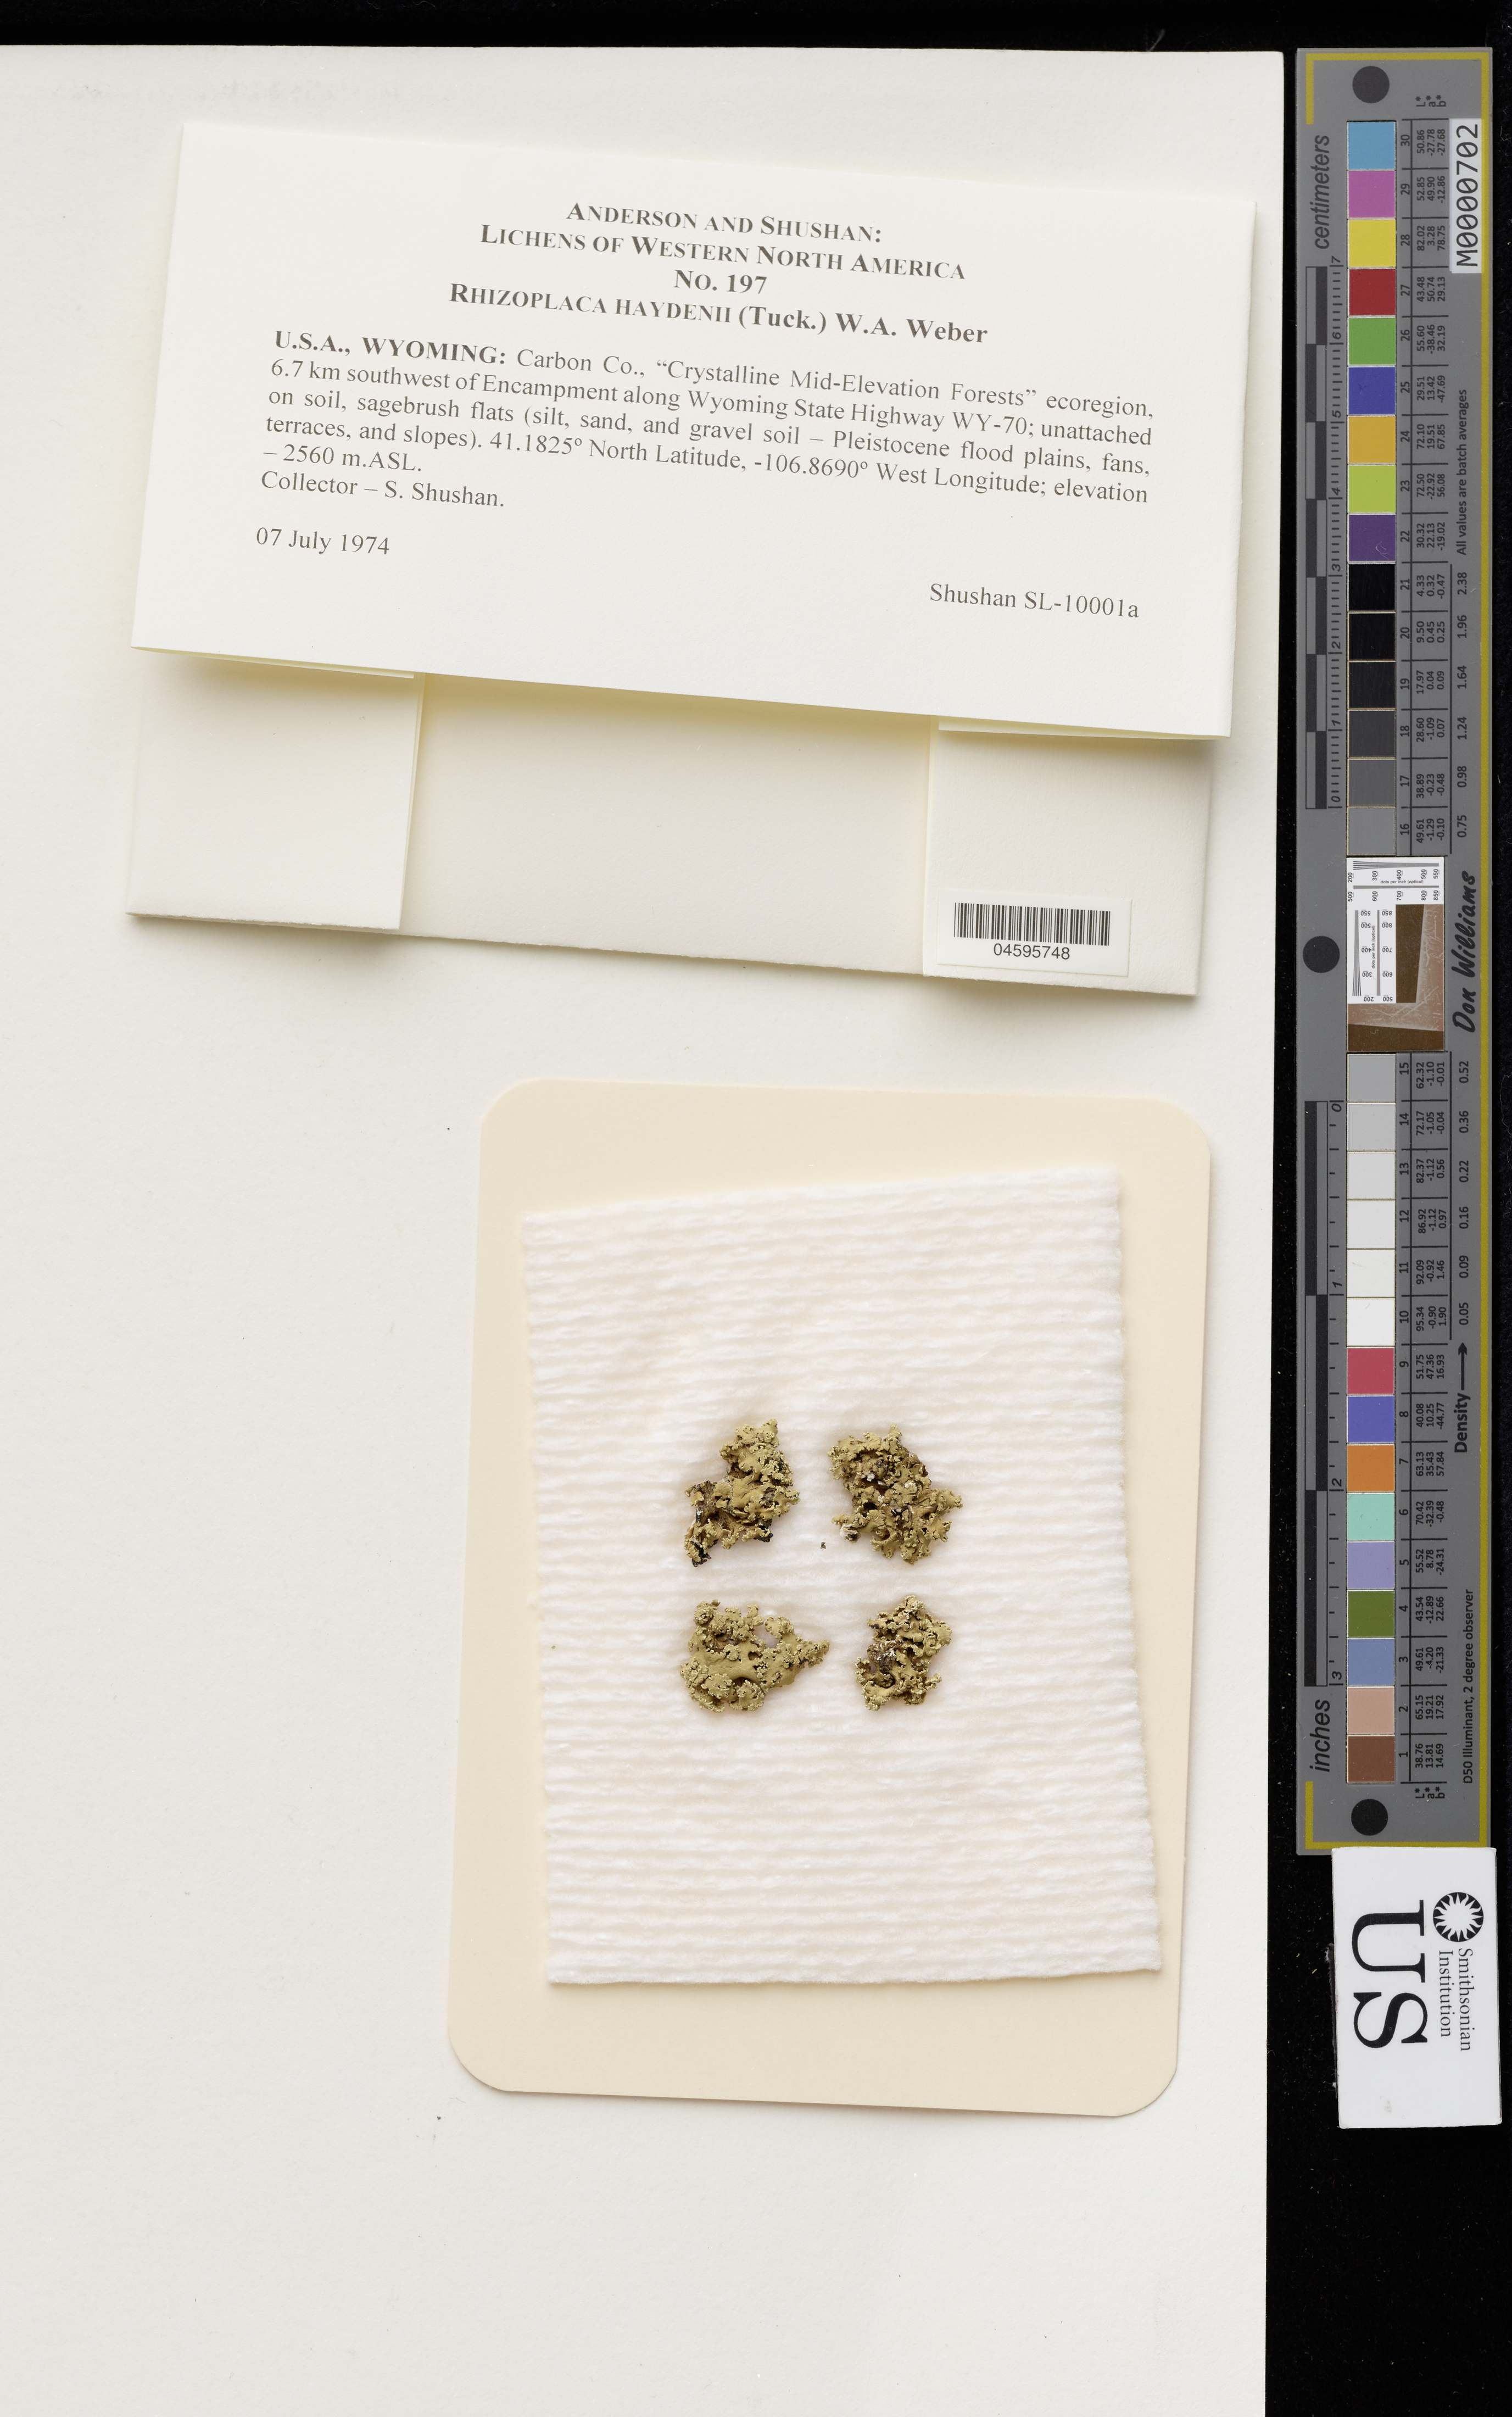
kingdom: Fungi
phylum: Ascomycota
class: Lecanoromycetes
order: Lecanorales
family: Lecanoraceae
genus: Rhizoplaca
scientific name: Rhizoplaca haydenii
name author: (Tuck.) W.A. Weber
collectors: S. Shushan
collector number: SL-10001a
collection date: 1974-07-07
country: United States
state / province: Wyoming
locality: Western Northern America. Carbon Co., "Crystalline Mid-Elevation Forests" ecoregion, 6.7 km southwest of Encampment along Wyoming State Highway WY-70; unattached on soil, sagebrush flats (silt, sand, and gravel soil - Pleistocene flood plains, fans, terra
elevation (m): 2560